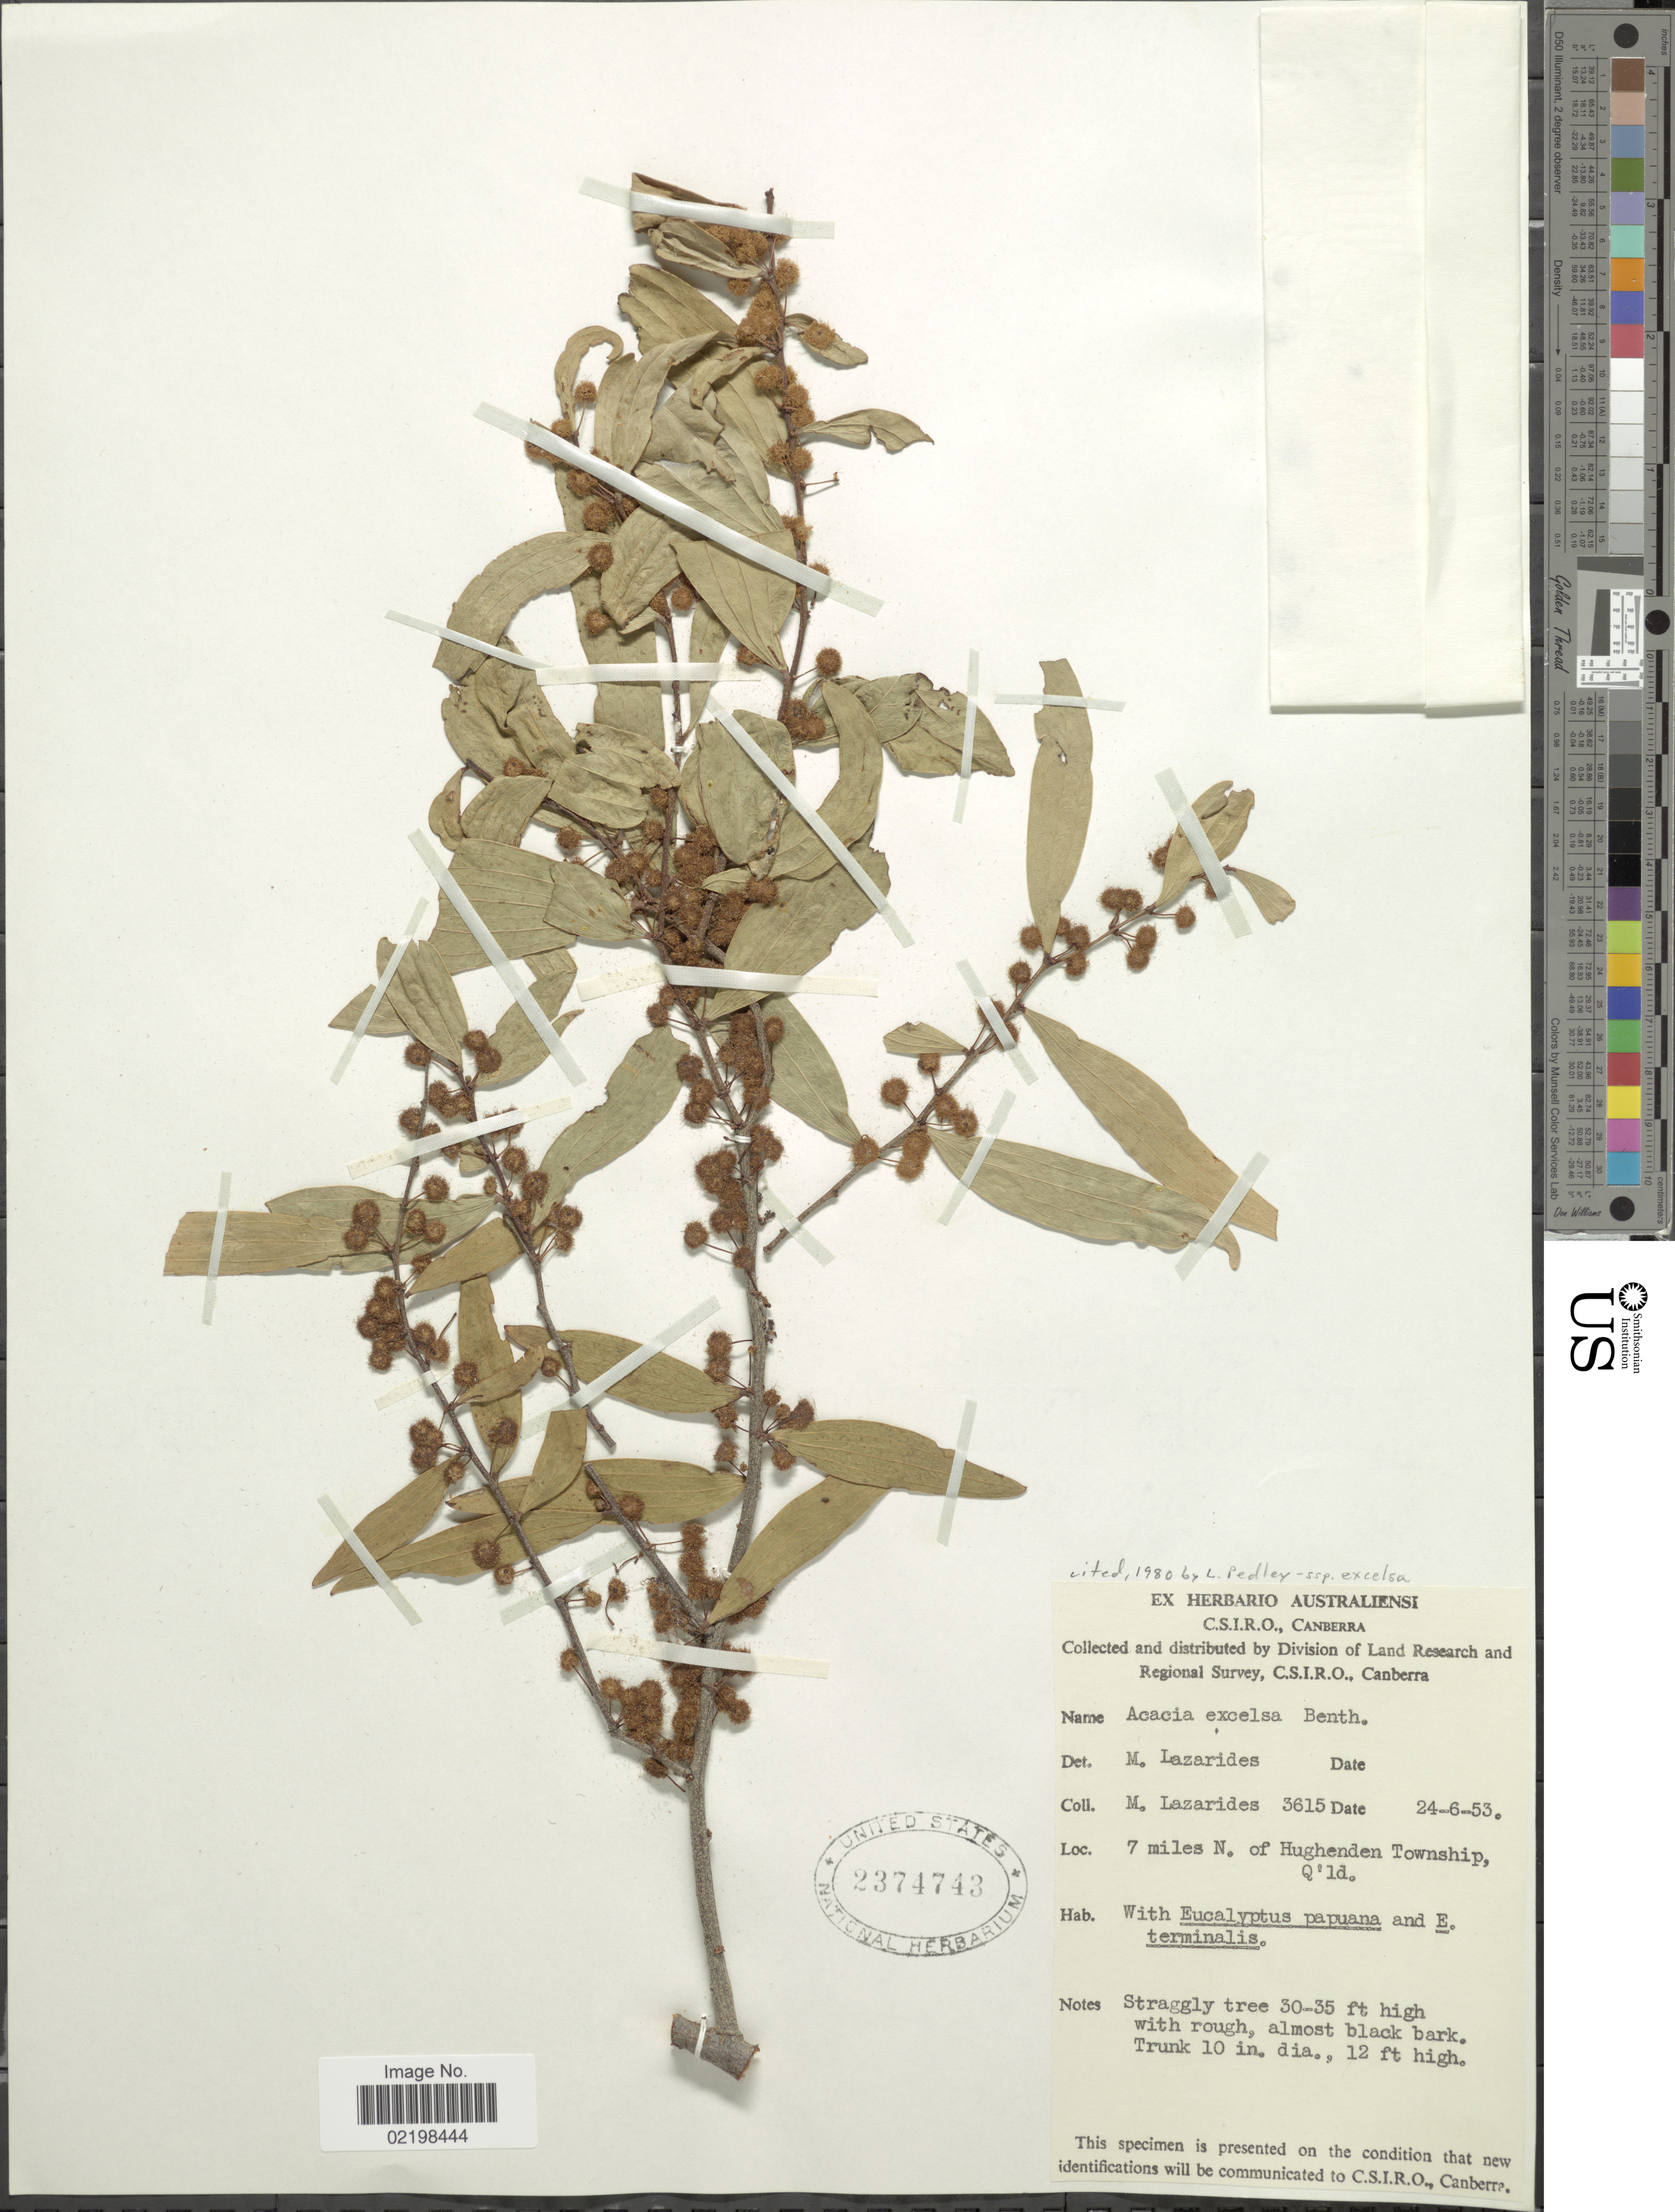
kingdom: Plantae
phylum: Tracheophyta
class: Magnoliopsida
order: Fabales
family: Fabaceae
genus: Acacia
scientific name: Acacia excelsa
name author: Benth.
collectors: M. Lazarides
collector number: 3615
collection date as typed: Transcribed d/m/y: 24/6/53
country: Australia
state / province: Queensland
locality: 7 miles N. of Hughenden Township, Q'ld.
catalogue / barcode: US 2374743